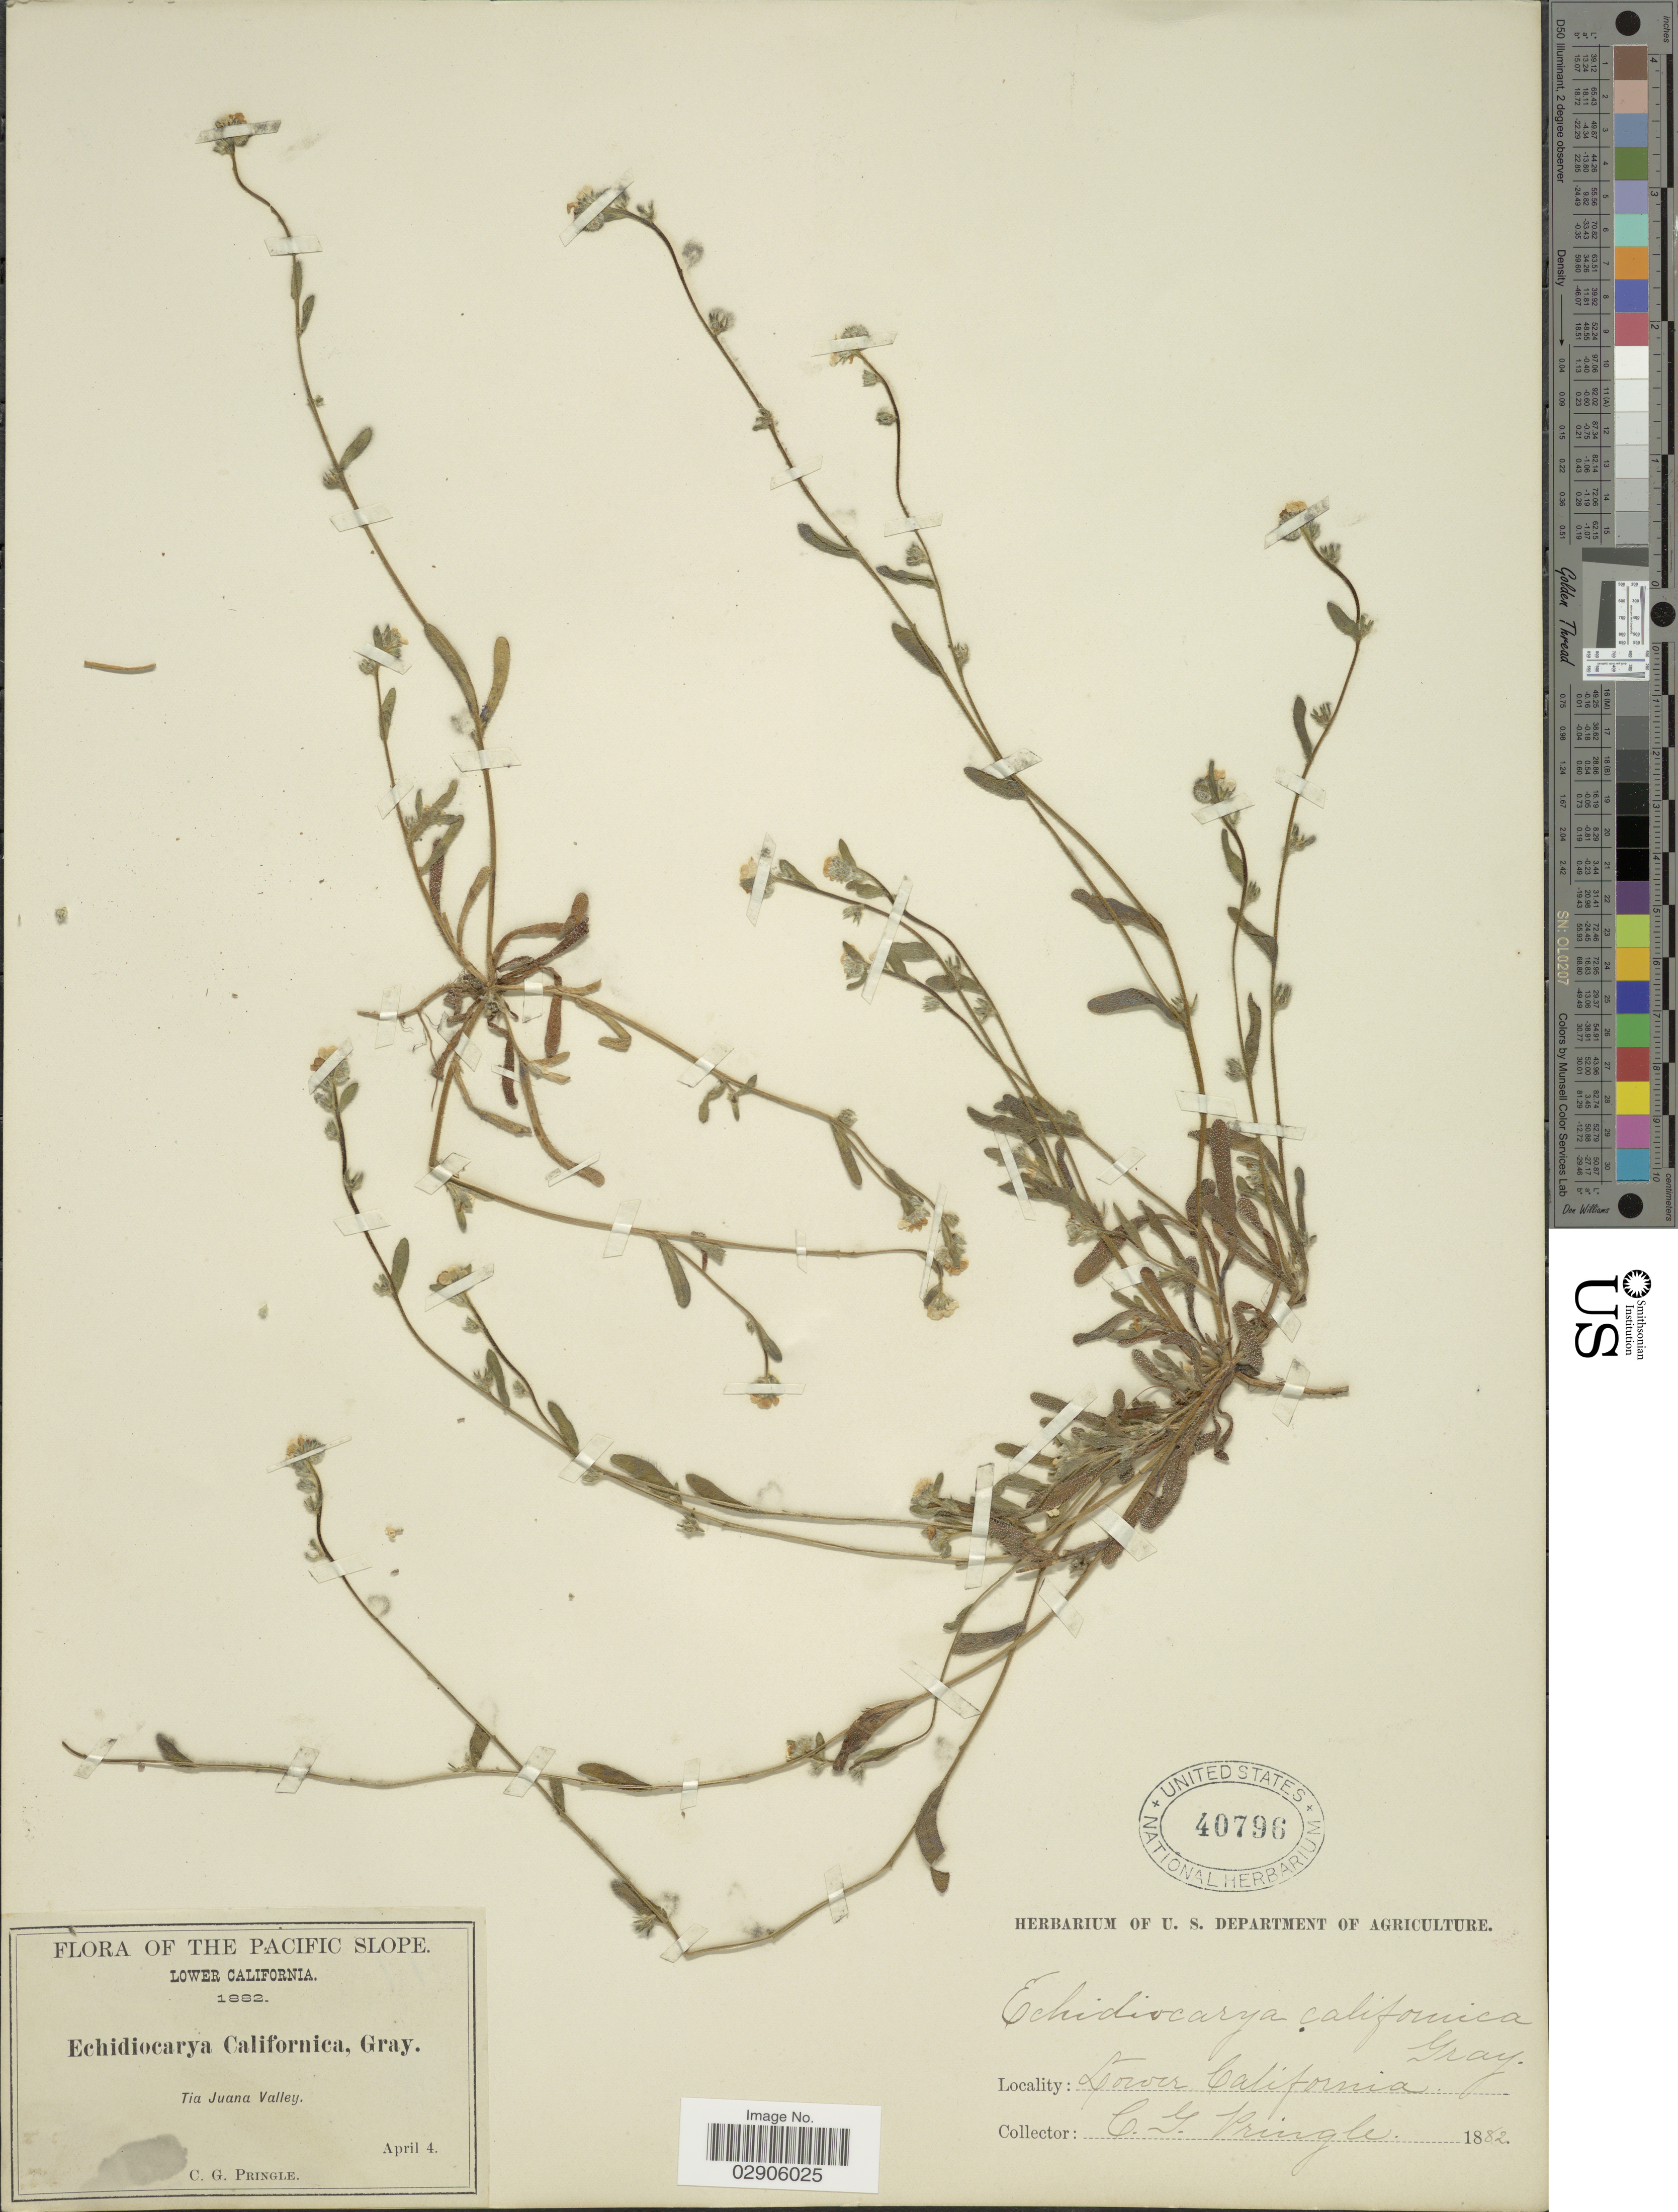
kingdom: Plantae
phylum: Tracheophyta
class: Magnoliopsida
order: Boraginales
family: Boraginaceae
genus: Plagiobothrys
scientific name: Plagiobothrys californicus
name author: (A. Gray) Greene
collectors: C. G. Pringle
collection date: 1882-04-04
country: Mexico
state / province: Baja California Norte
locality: The Pacific Slope, Lower California, Tia Juana Valley.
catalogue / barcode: US 40796